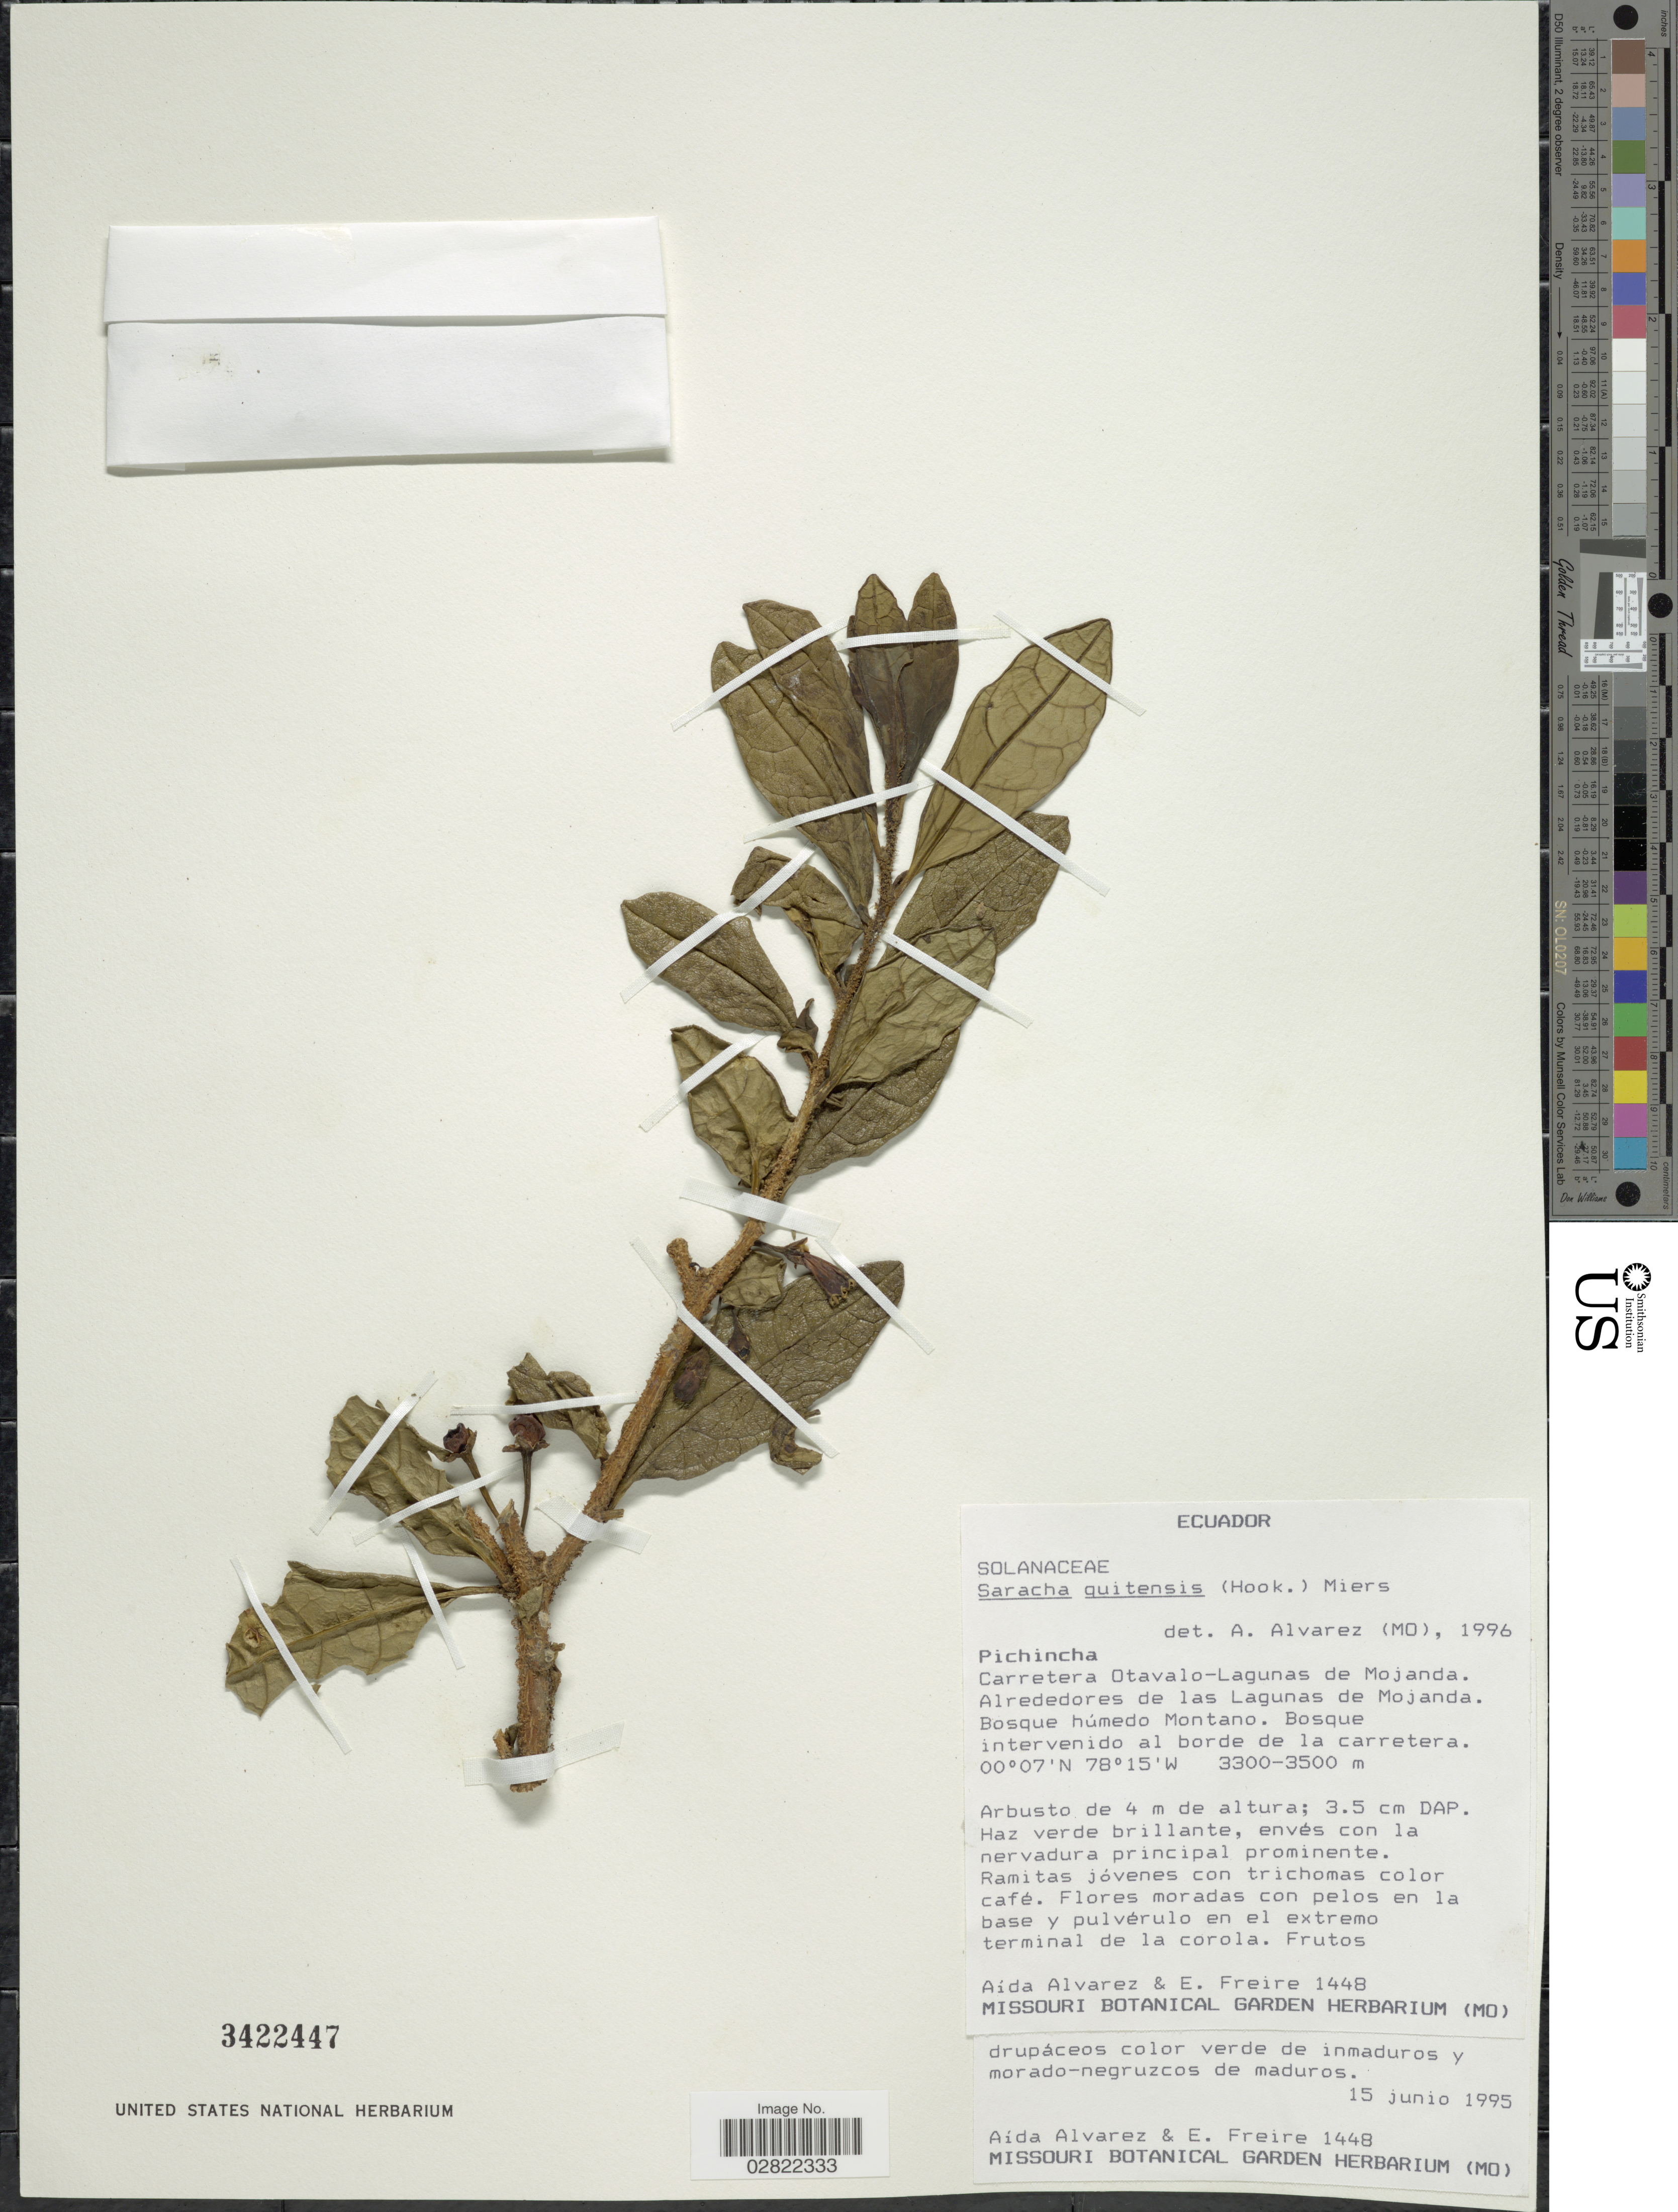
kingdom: Plantae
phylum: Tracheophyta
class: Magnoliopsida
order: Solanales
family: Solanaceae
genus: Saracha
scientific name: Saracha quitensis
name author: (Hook.) Miers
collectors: A. Alvarez & E. Freire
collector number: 1448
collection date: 1995-06-15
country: Ecuador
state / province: Pichincha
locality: Carretera Otavalo-Lagunas de Mojanda, Alrededores de Las Lagunas de Mojanda, Bosque húmedo Montano.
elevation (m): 3300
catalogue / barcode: US 3422447